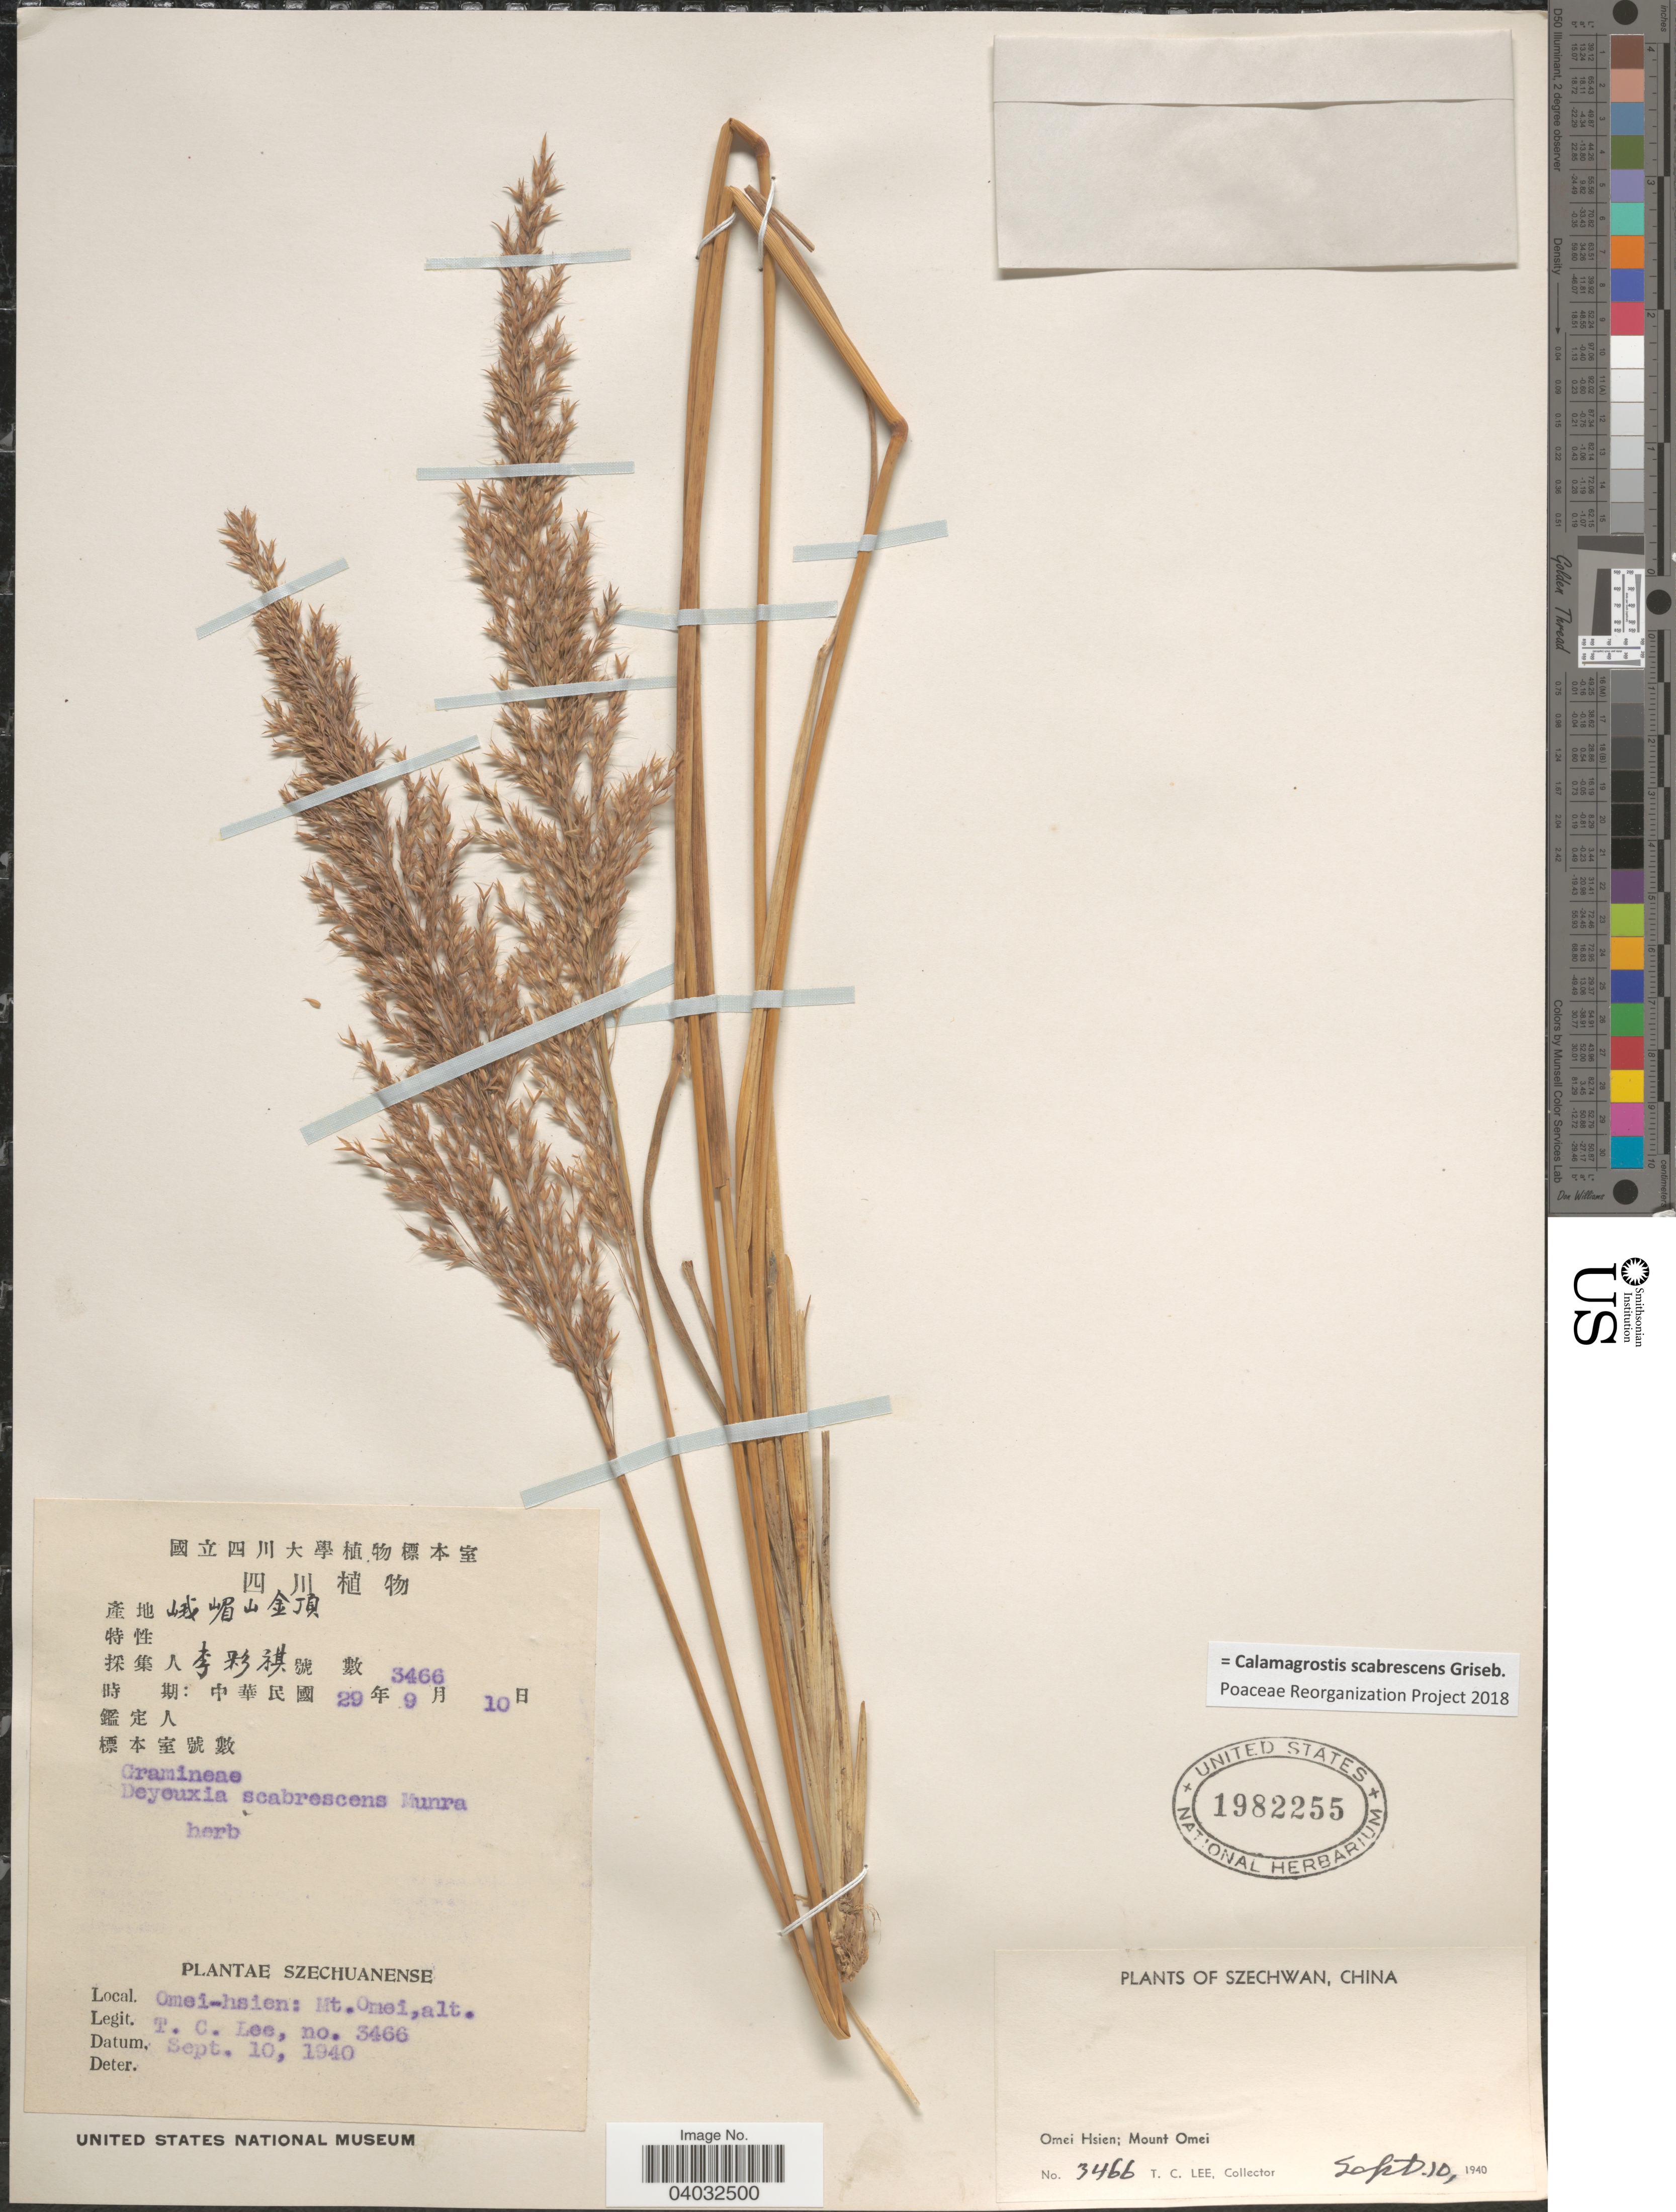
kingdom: Plantae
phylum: Tracheophyta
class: Liliopsida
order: Poales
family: Poaceae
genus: Calamagrostis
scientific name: Calamagrostis scabrescens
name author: Griseb.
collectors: T. Lee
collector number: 3466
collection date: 1940-09-10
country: China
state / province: Sichuan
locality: Szechwan. Omei Hsien; Mount Omei.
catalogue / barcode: US 1982255